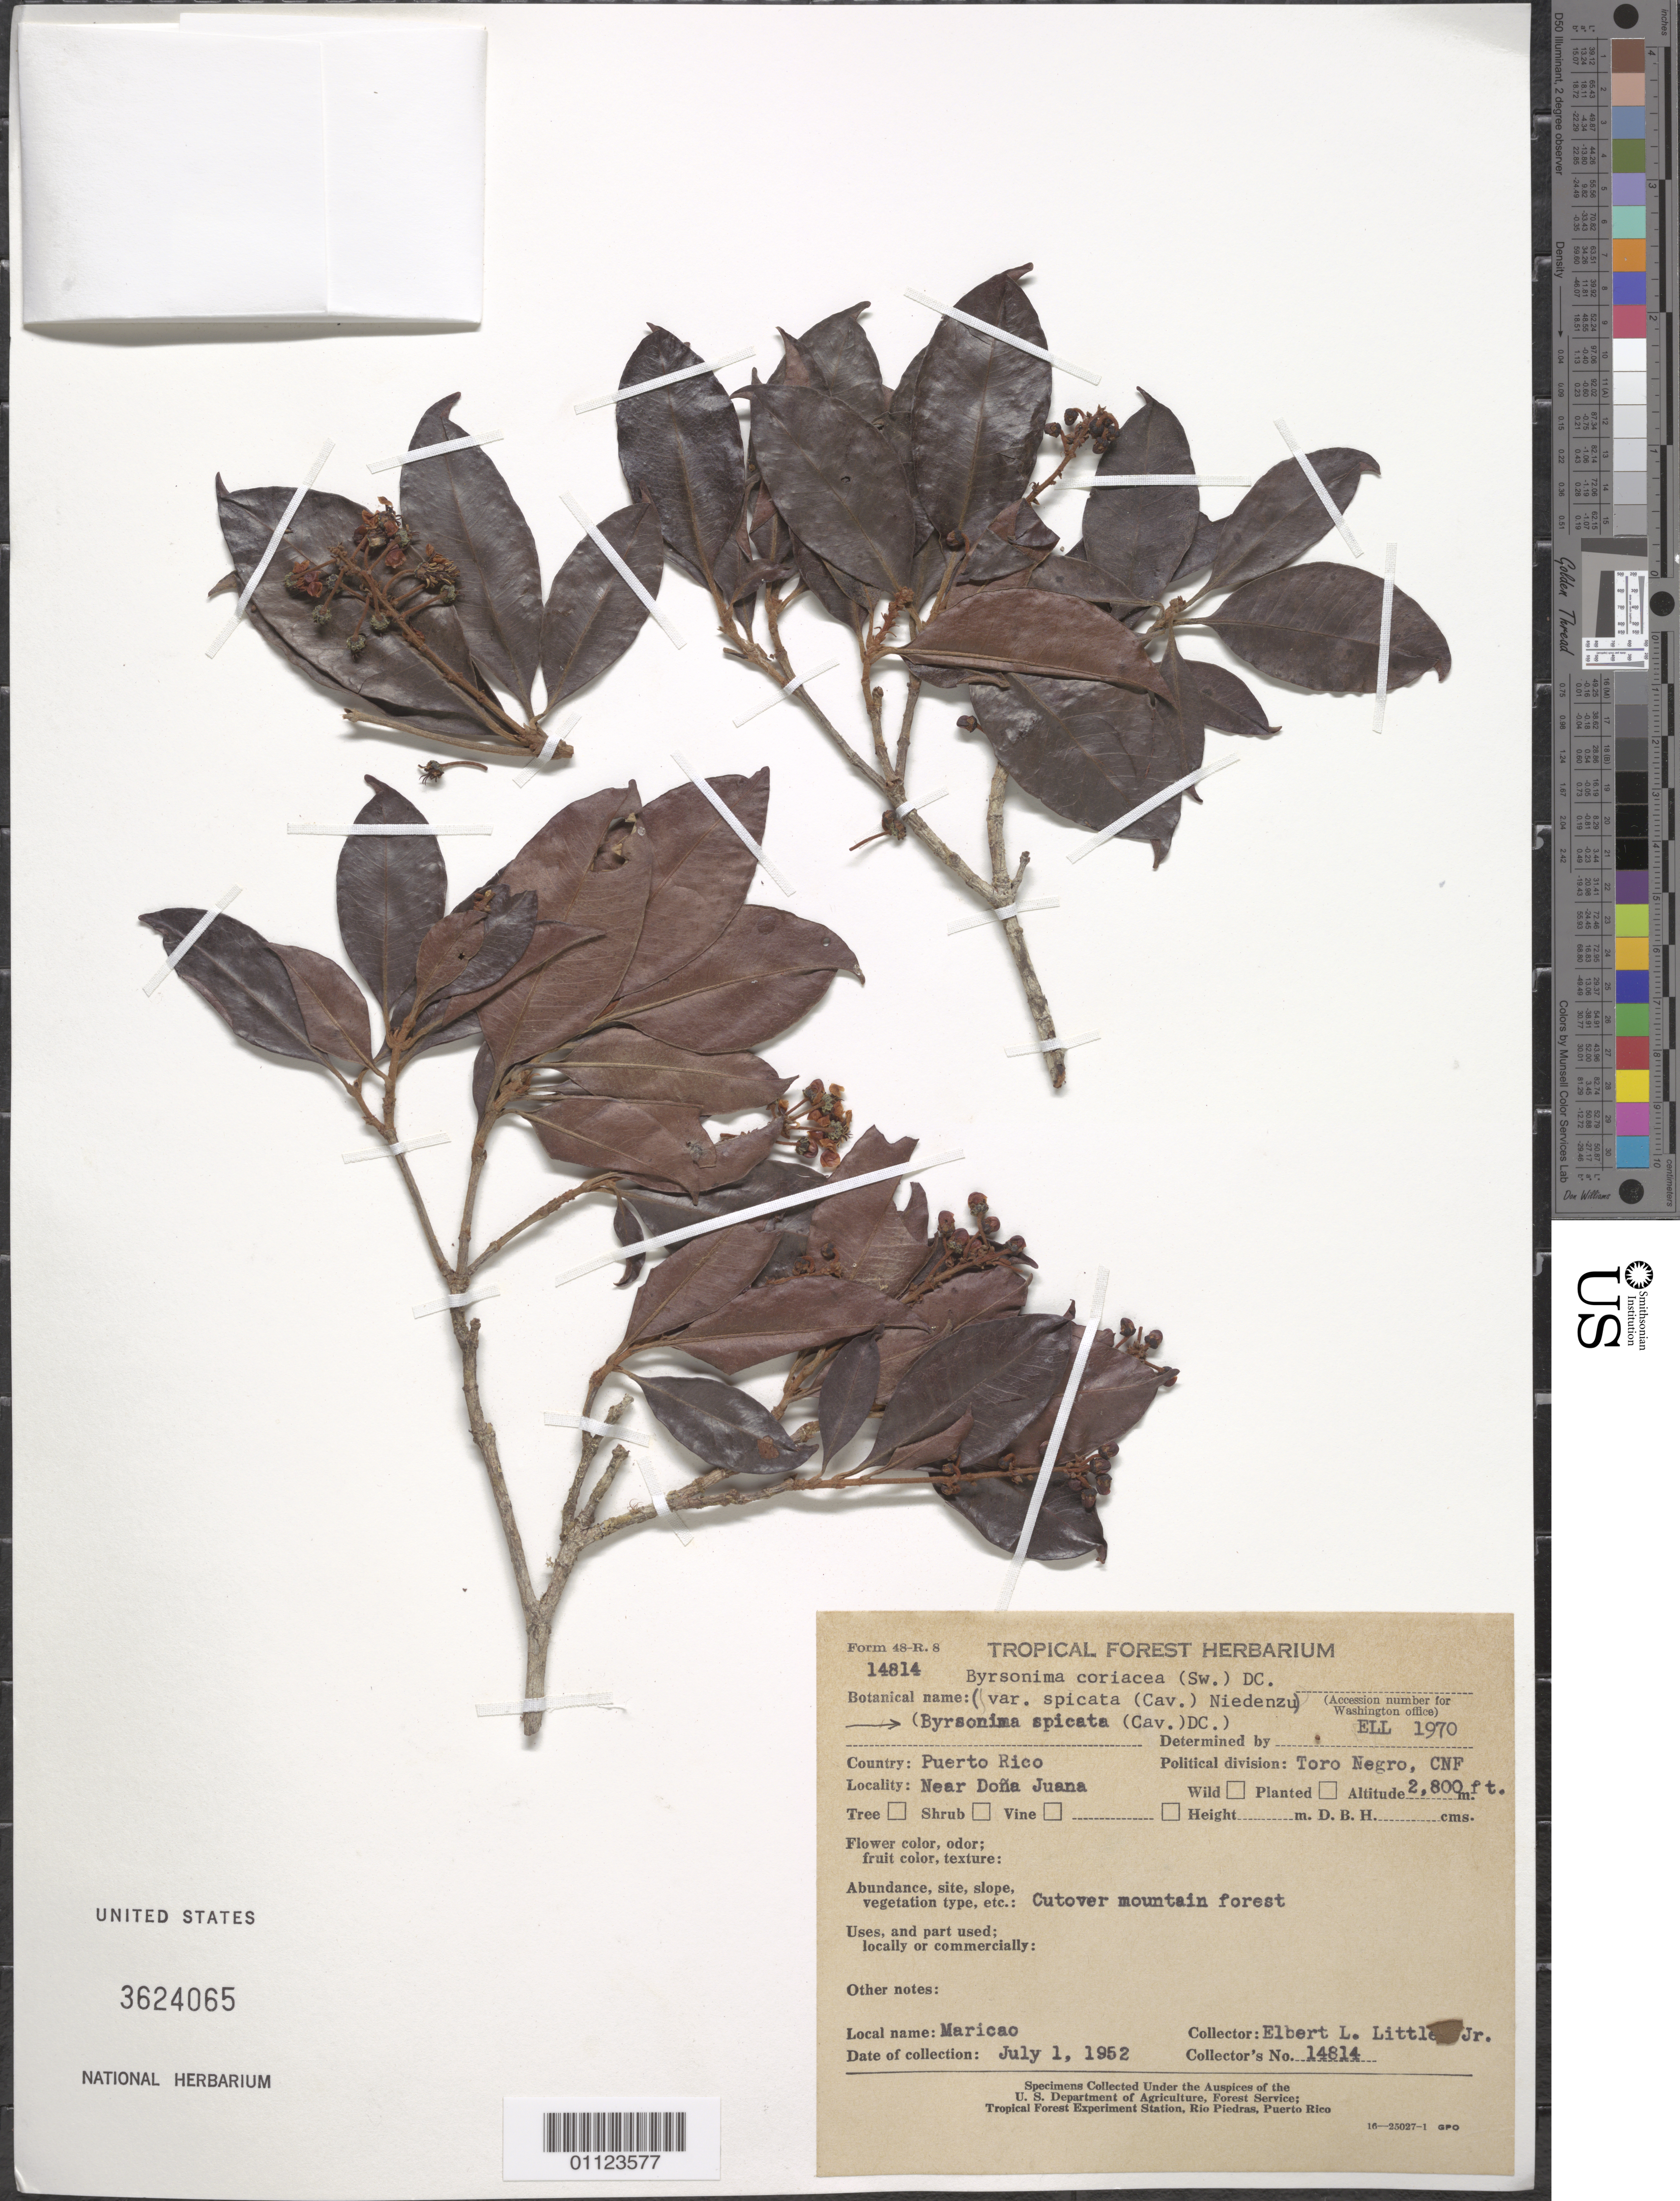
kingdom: Plantae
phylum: Tracheophyta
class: Magnoliopsida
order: Malpighiales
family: Malpighiaceae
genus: Byrsonima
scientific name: Byrsonima spicata (Cav.) DC.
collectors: E. L. Little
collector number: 14814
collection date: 1952-07-01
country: Puerto Rico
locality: Caribbean Nat'l. Forest, Toro Negro, near Doña Juana.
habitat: Cutover mountain forest.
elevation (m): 853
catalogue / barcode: US 3624065